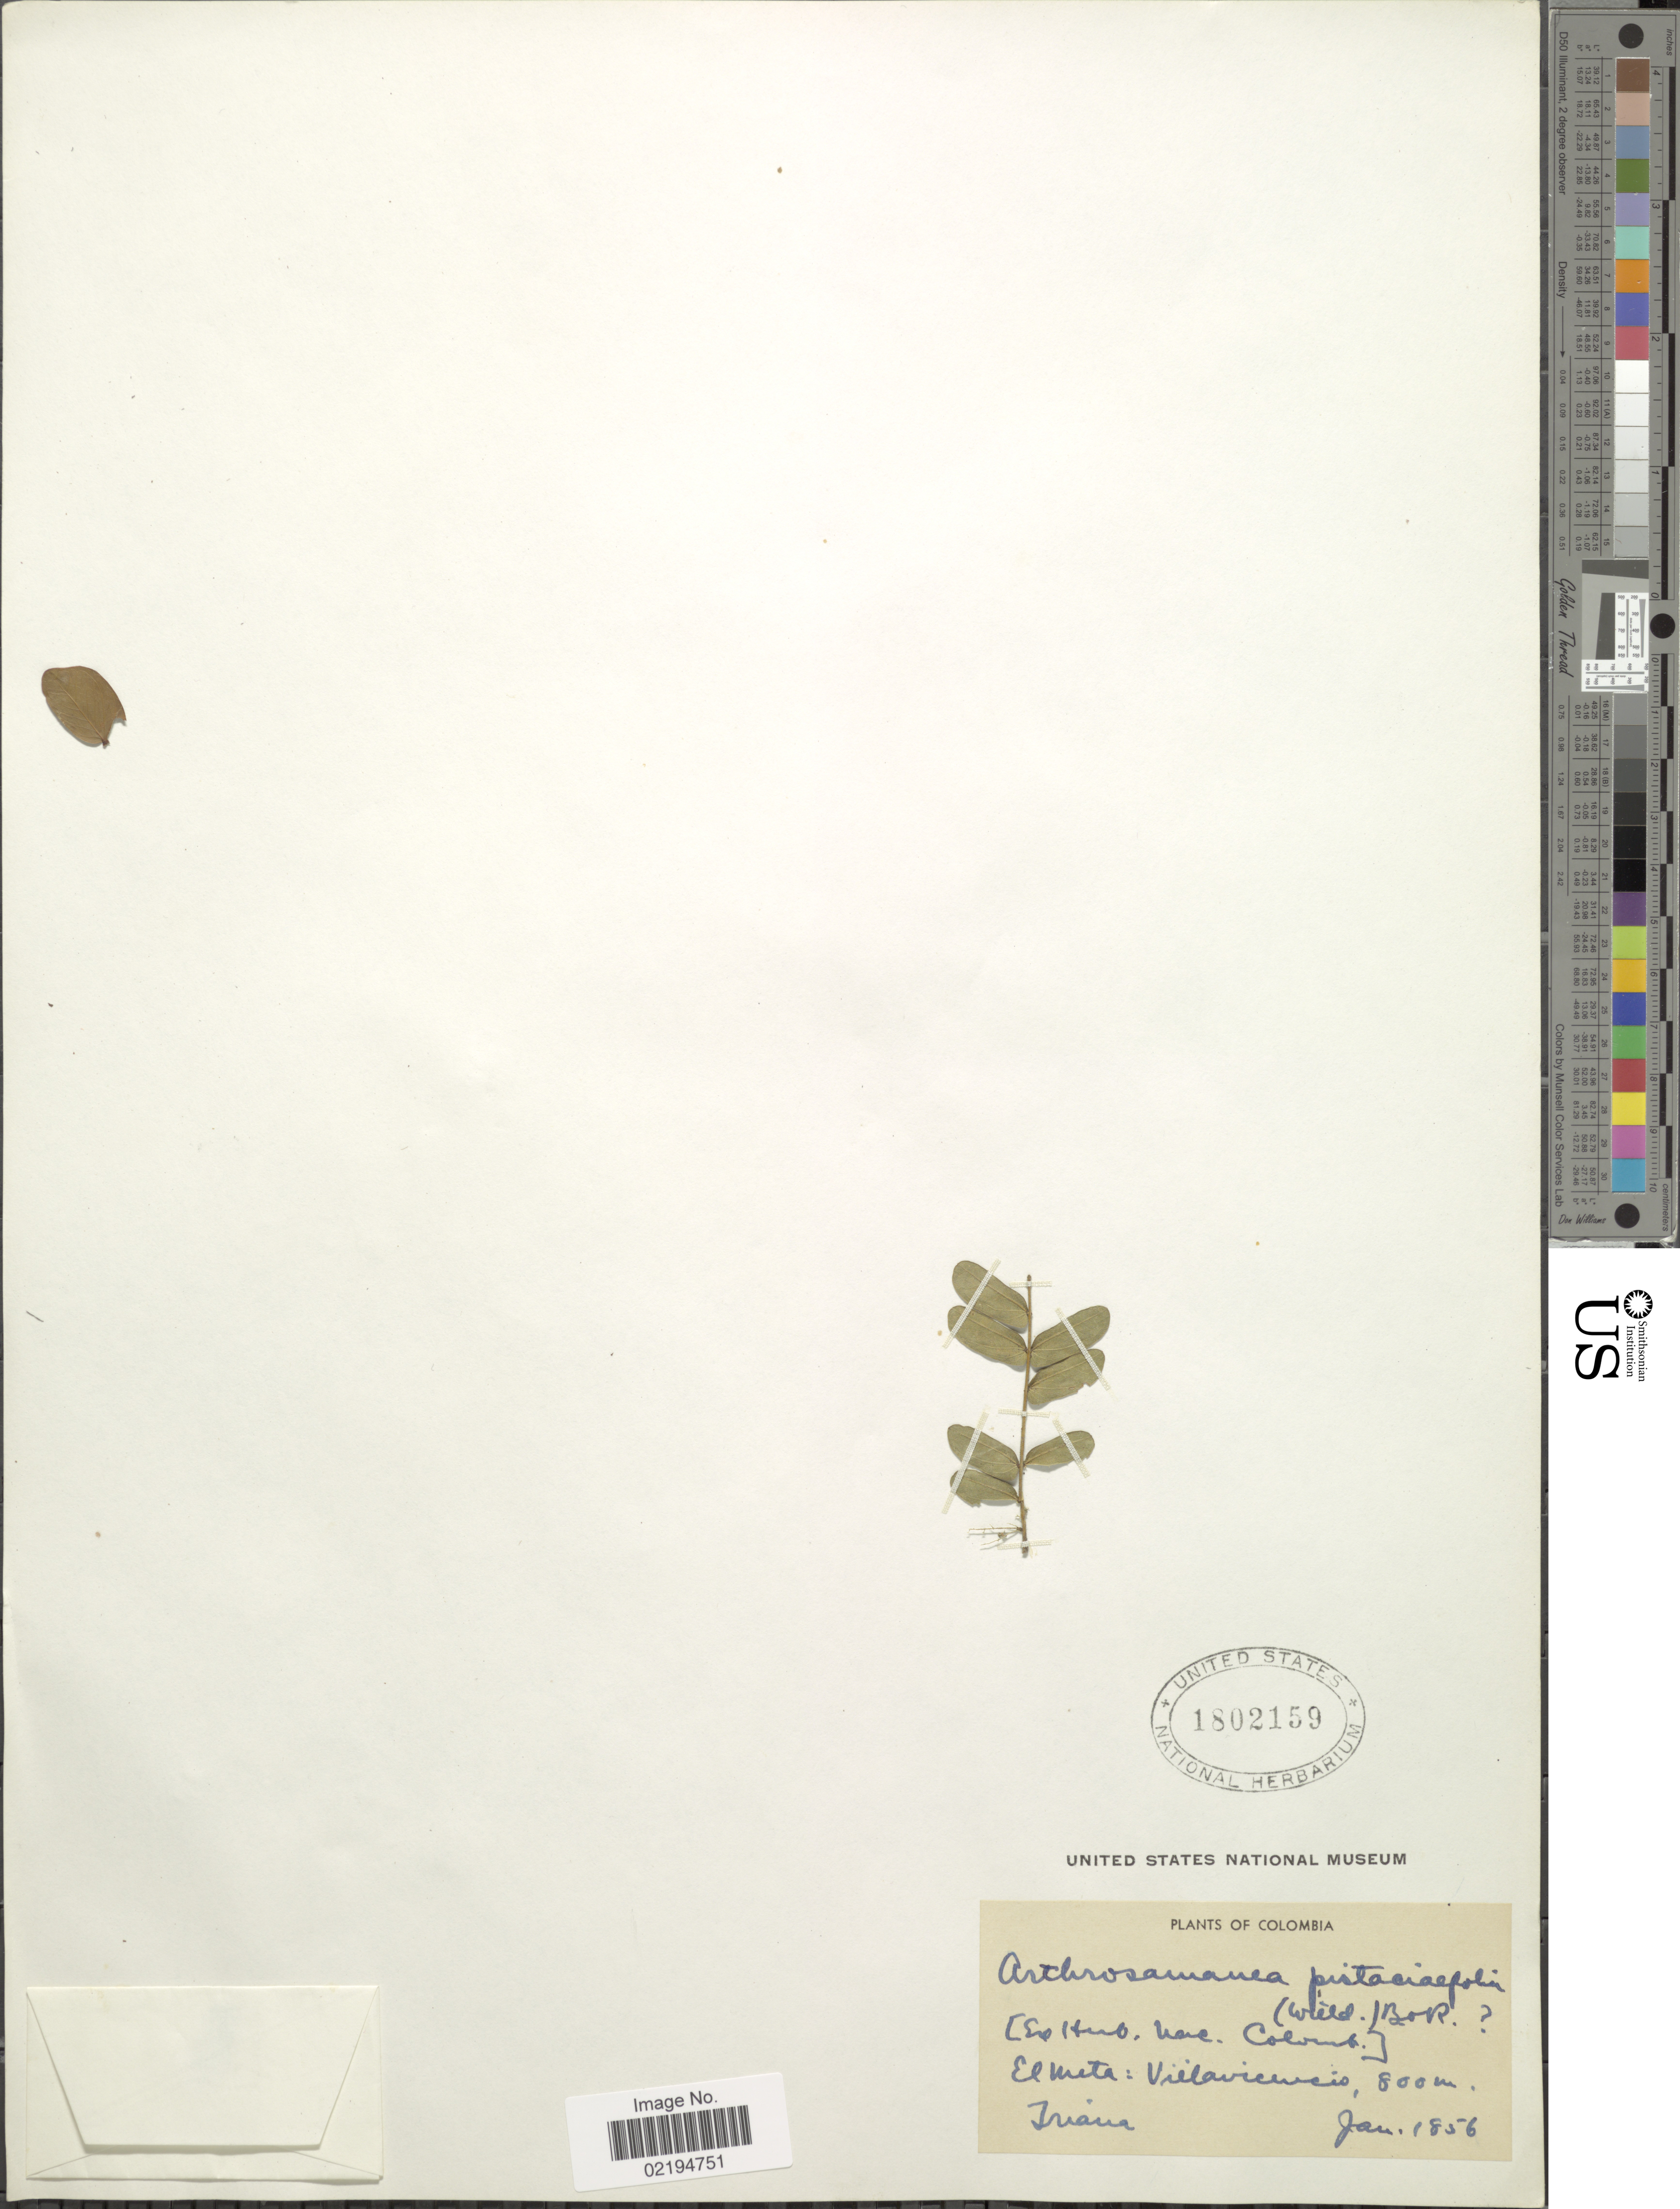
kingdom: Plantae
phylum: Tracheophyta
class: Magnoliopsida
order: Fabales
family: Fabaceae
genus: Pseudalbizzia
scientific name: Pseudalbizzia pistaciifolia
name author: (Willd.) Koenen & Duno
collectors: Triana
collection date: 1856-01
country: Colombia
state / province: Meta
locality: El Meta: Villavicencio.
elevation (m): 800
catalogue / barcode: US 1802159